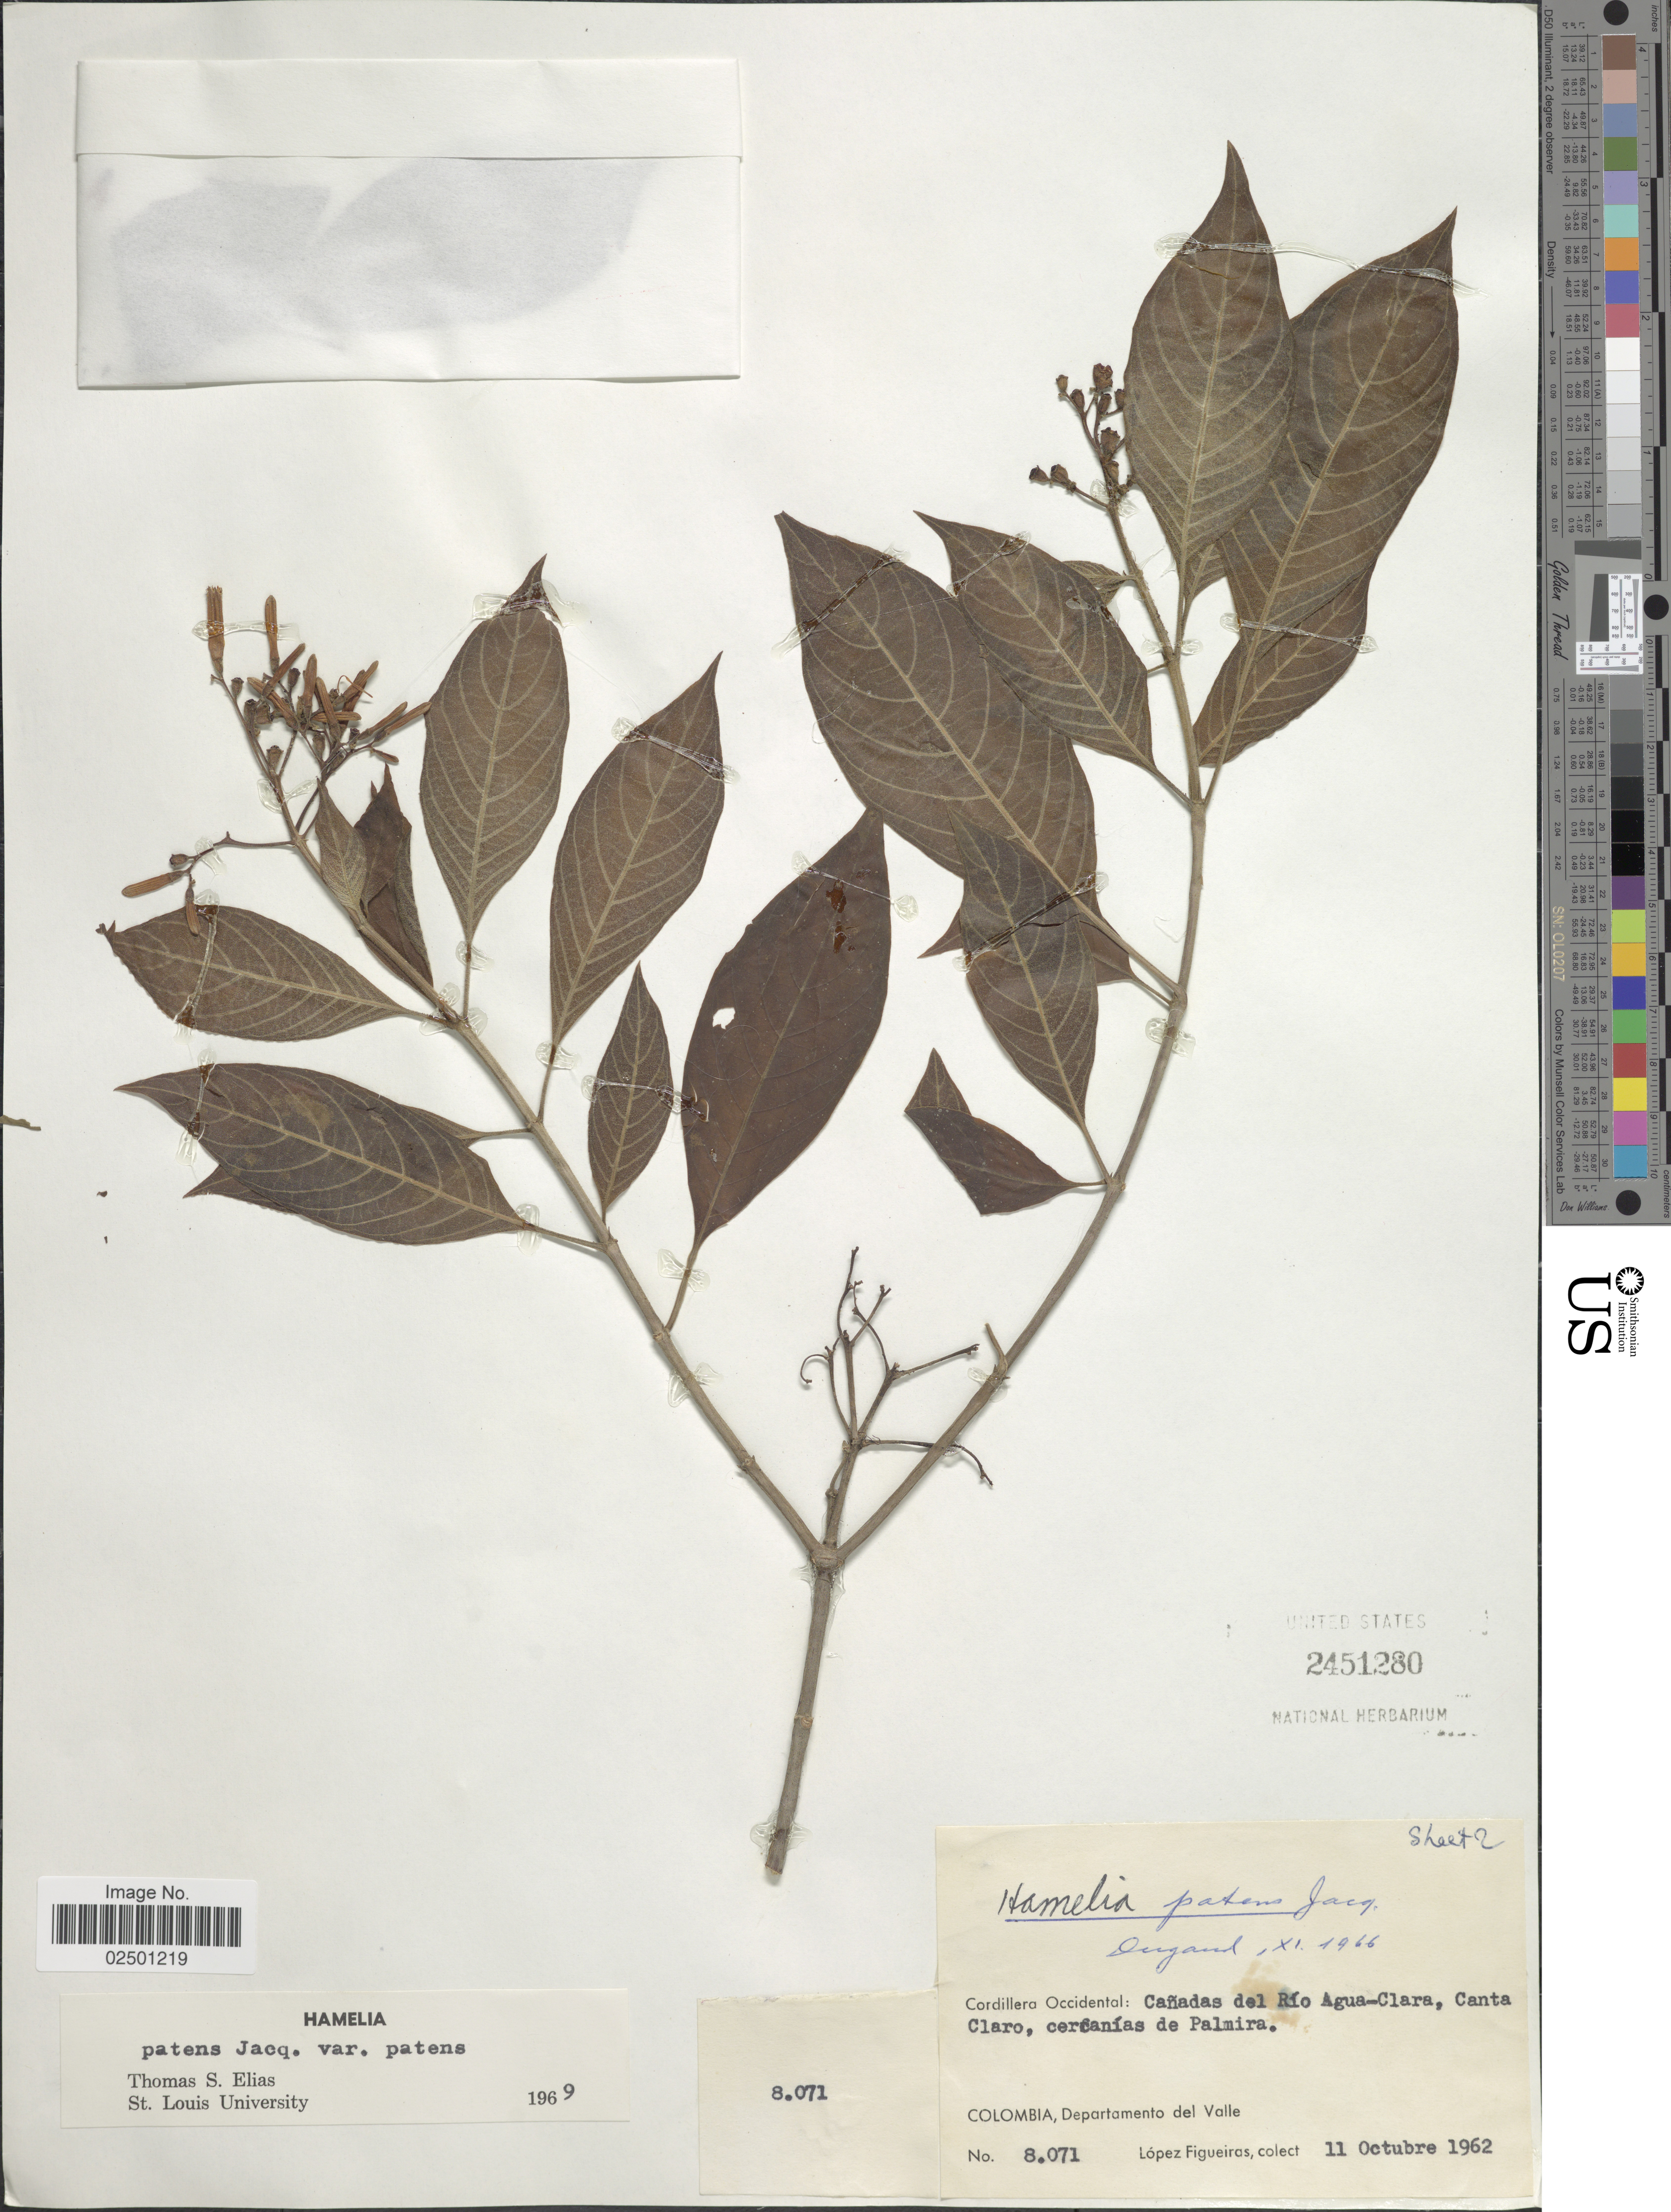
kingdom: Plantae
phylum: Tracheophyta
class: Magnoliopsida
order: Gentianales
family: Rubiaceae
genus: Hamelia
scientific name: Hamelia patens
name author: Jacq.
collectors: M. López Figueiras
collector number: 8071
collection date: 1962-10-11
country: Colombia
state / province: Valle del Cauca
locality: Cordillera Occidental: Canadas del Rio Agua-Clara, Canta Claro, cercanias de Palmira. Departamento del Valle.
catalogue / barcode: US 2451280